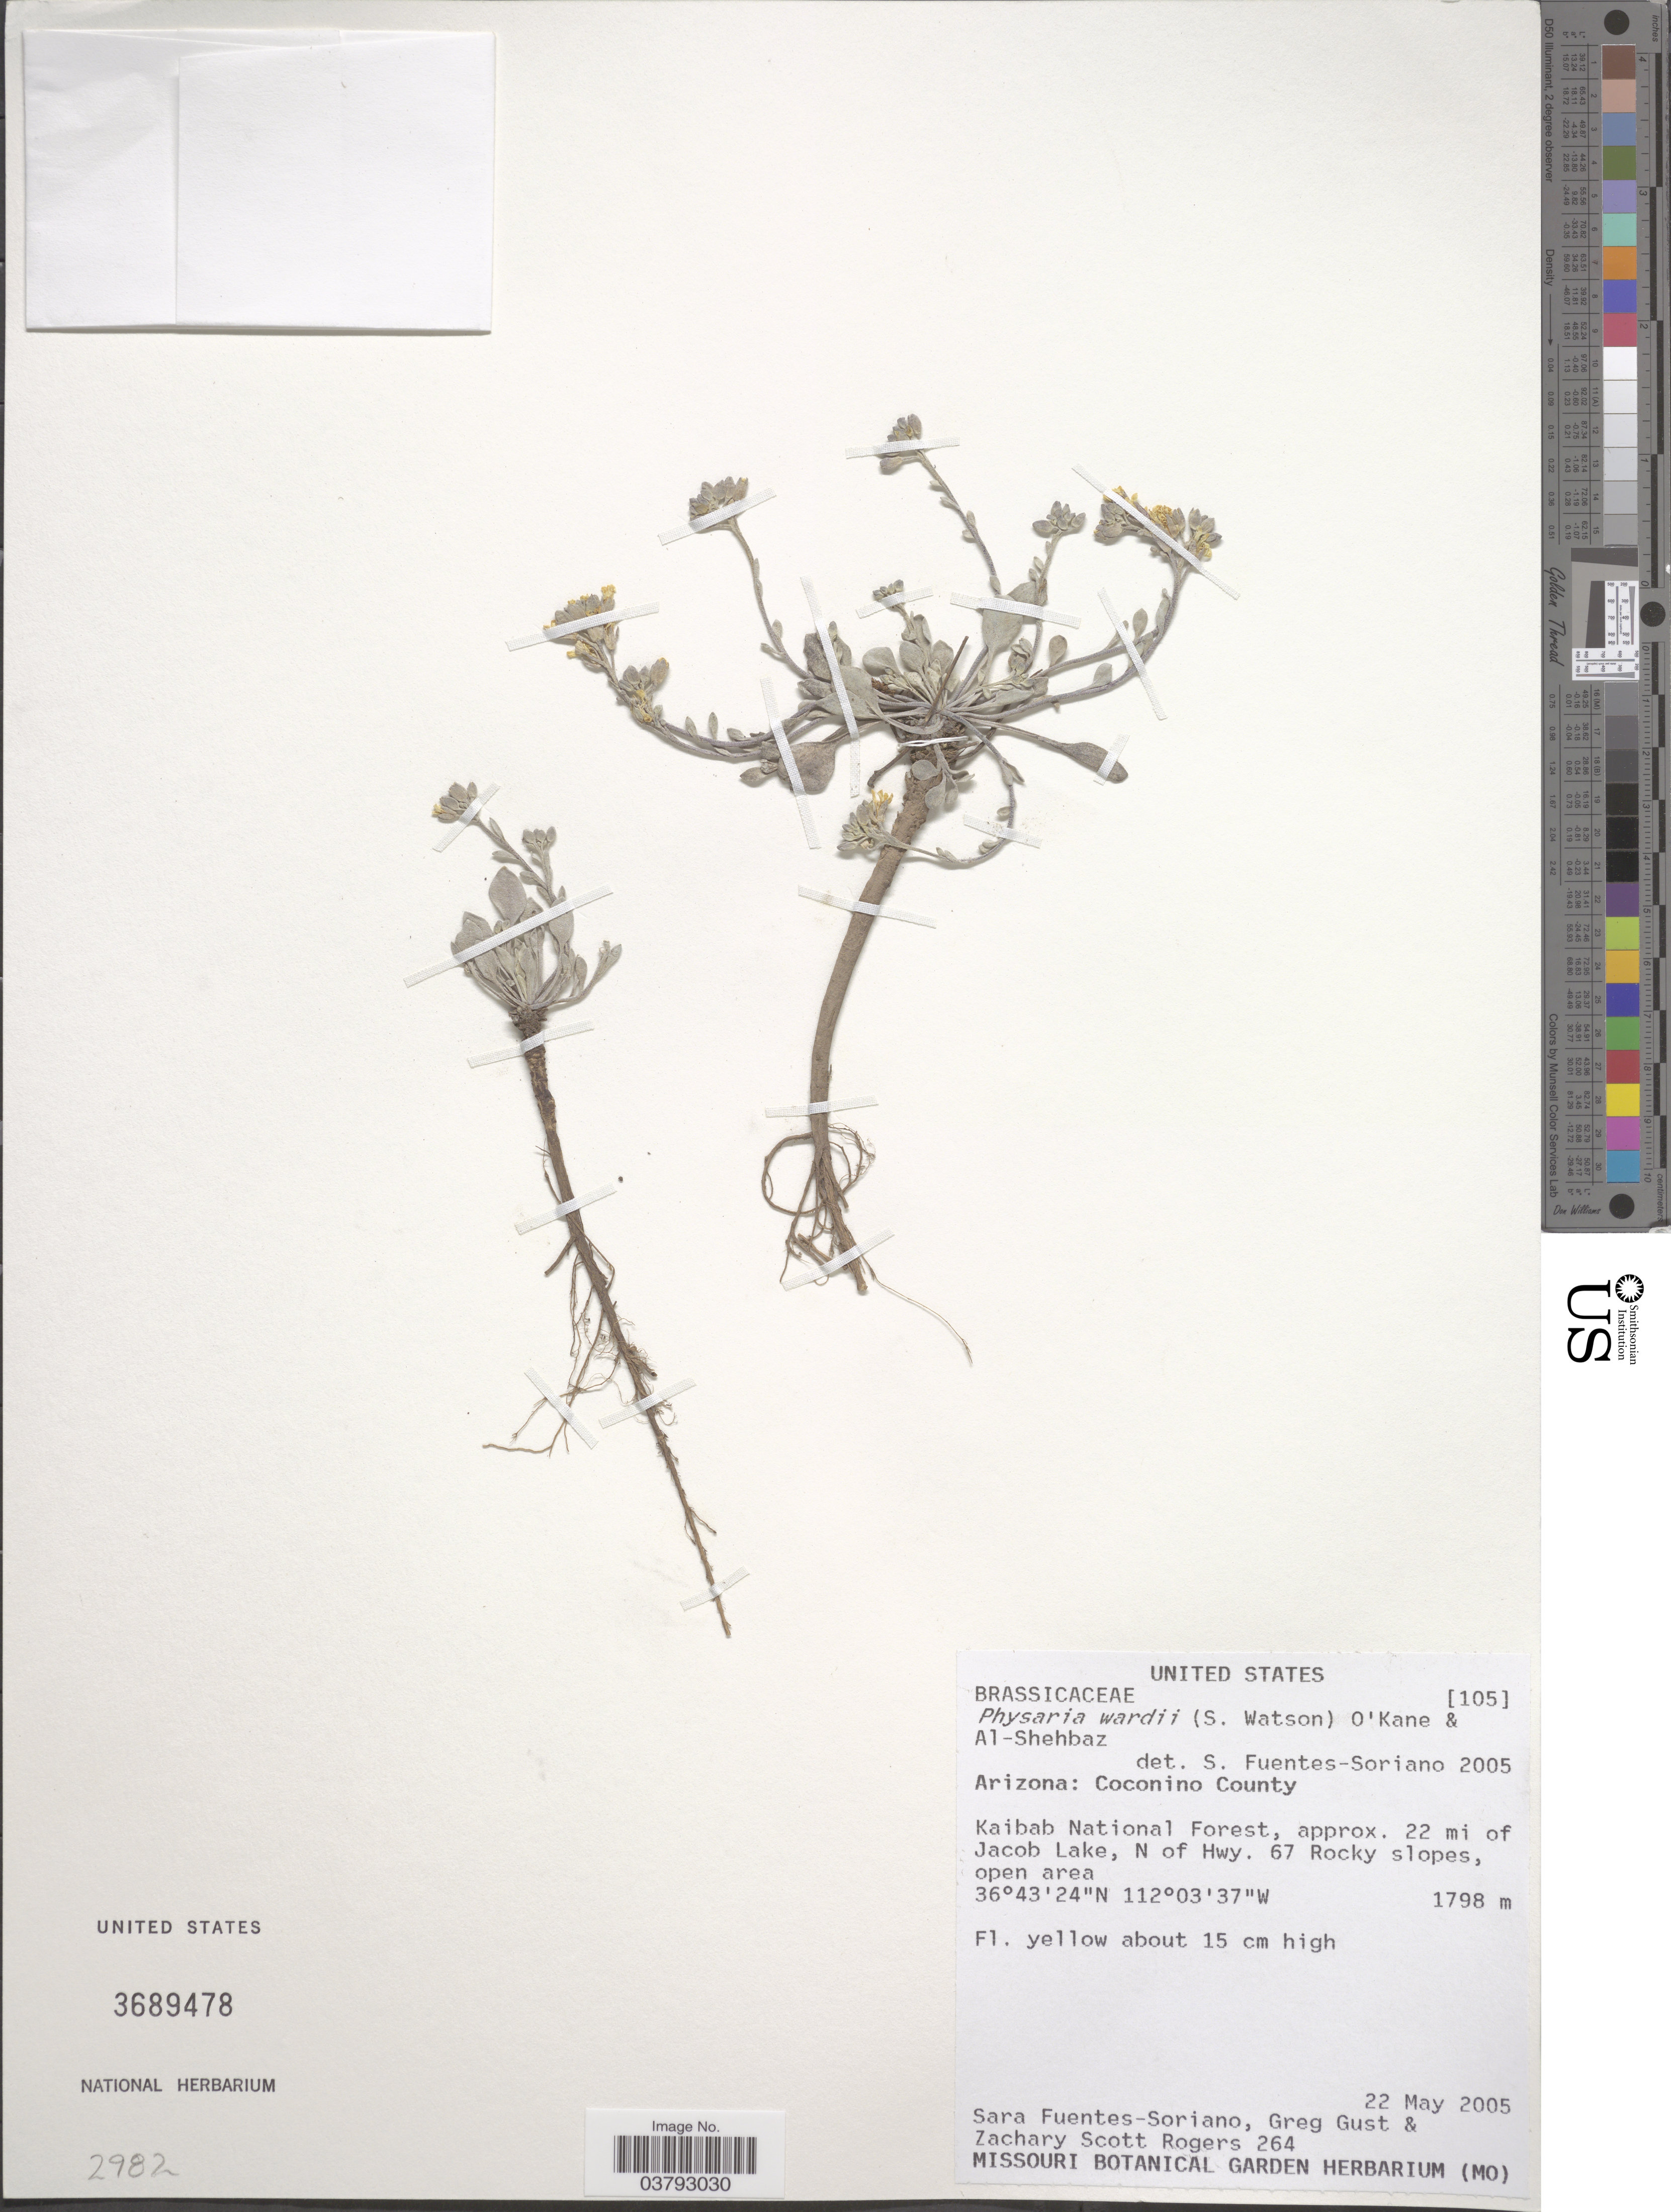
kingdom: Plantae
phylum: Tracheophyta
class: Magnoliopsida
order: Brassicales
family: Brassicaceae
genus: Physaria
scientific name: Physaria wardii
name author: (S. Watson) O'Kane & Al-Shehbaz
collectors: S. Fuentes-Soriano, G. Gust & Z. S. Rogers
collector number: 264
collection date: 2005-05-22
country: United States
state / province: Arizona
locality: Coconino County. Kaibab National Forest, approx. 22 mi of Jacob Lake, N of Hwy. 67 Rocky slopes, open area.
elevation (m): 1798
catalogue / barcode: US 3689478